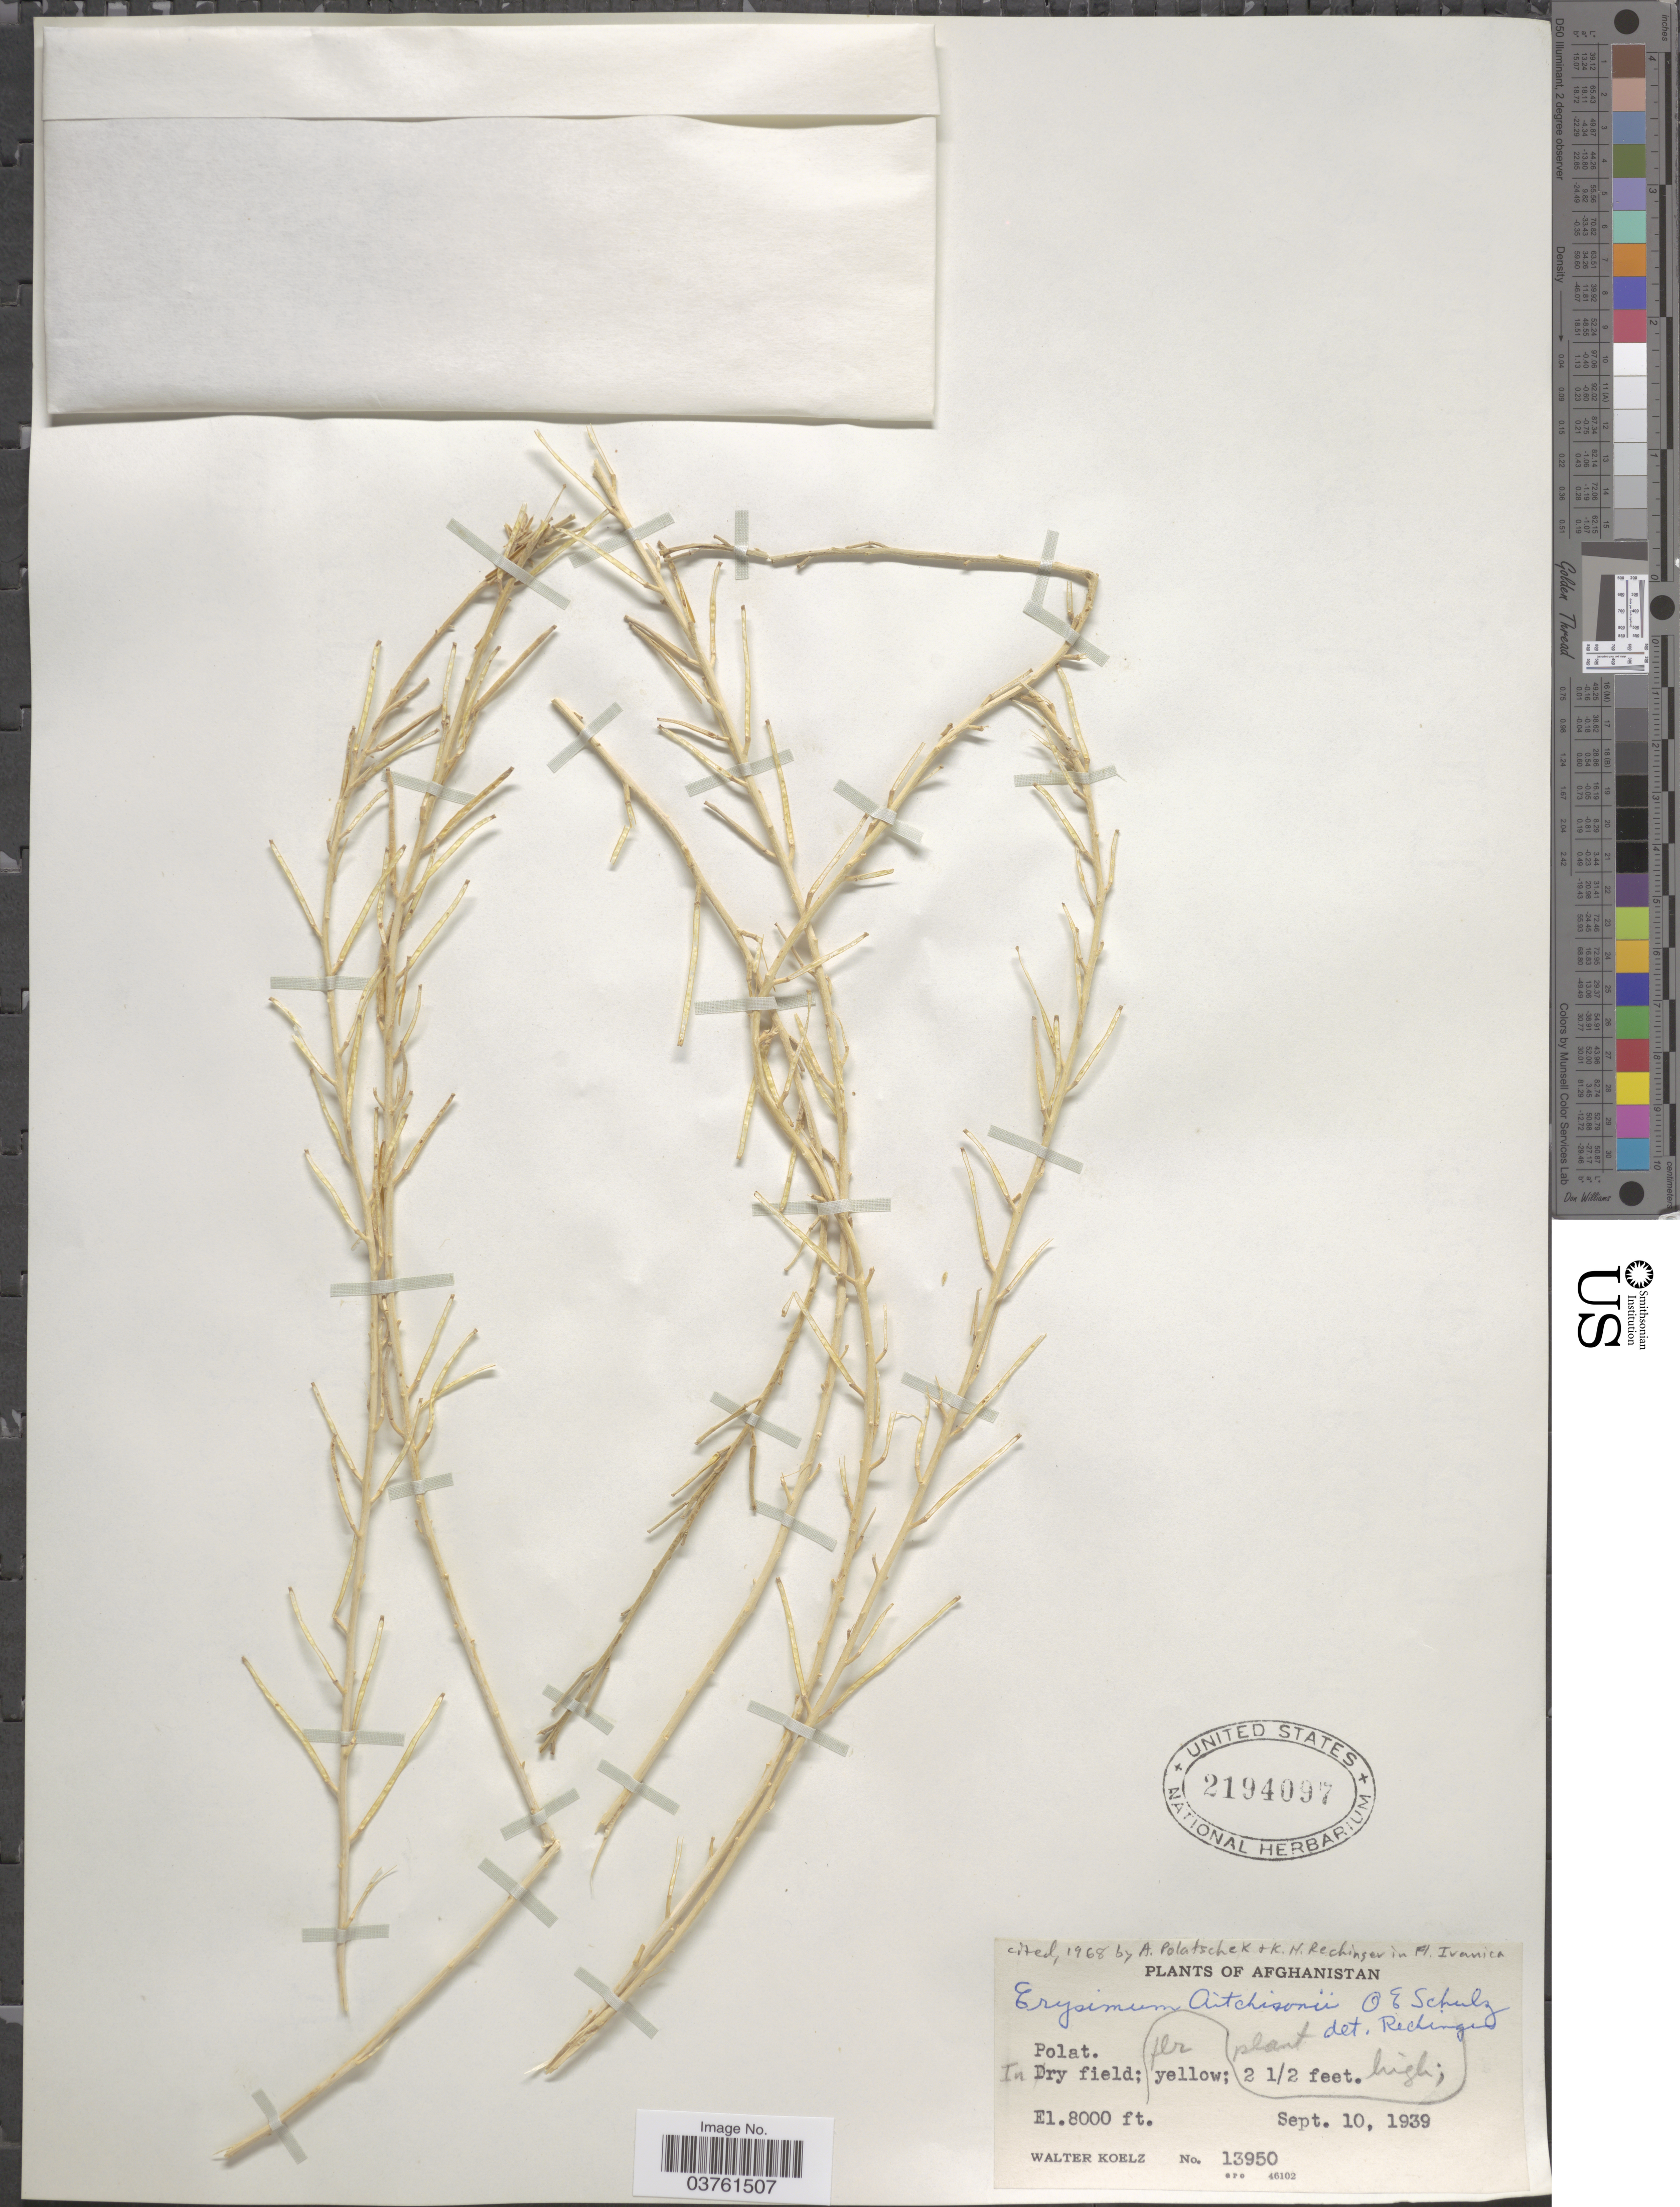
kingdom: Plantae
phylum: Tracheophyta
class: Magnoliopsida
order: Brassicales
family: Brassicaceae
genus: Erysimum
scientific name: Erysimum aitchisonii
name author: O.E. Schulz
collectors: W. N. Koelz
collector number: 13950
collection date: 1939-09-10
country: Afghanistan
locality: Polat.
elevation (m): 2438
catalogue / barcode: US 2194097